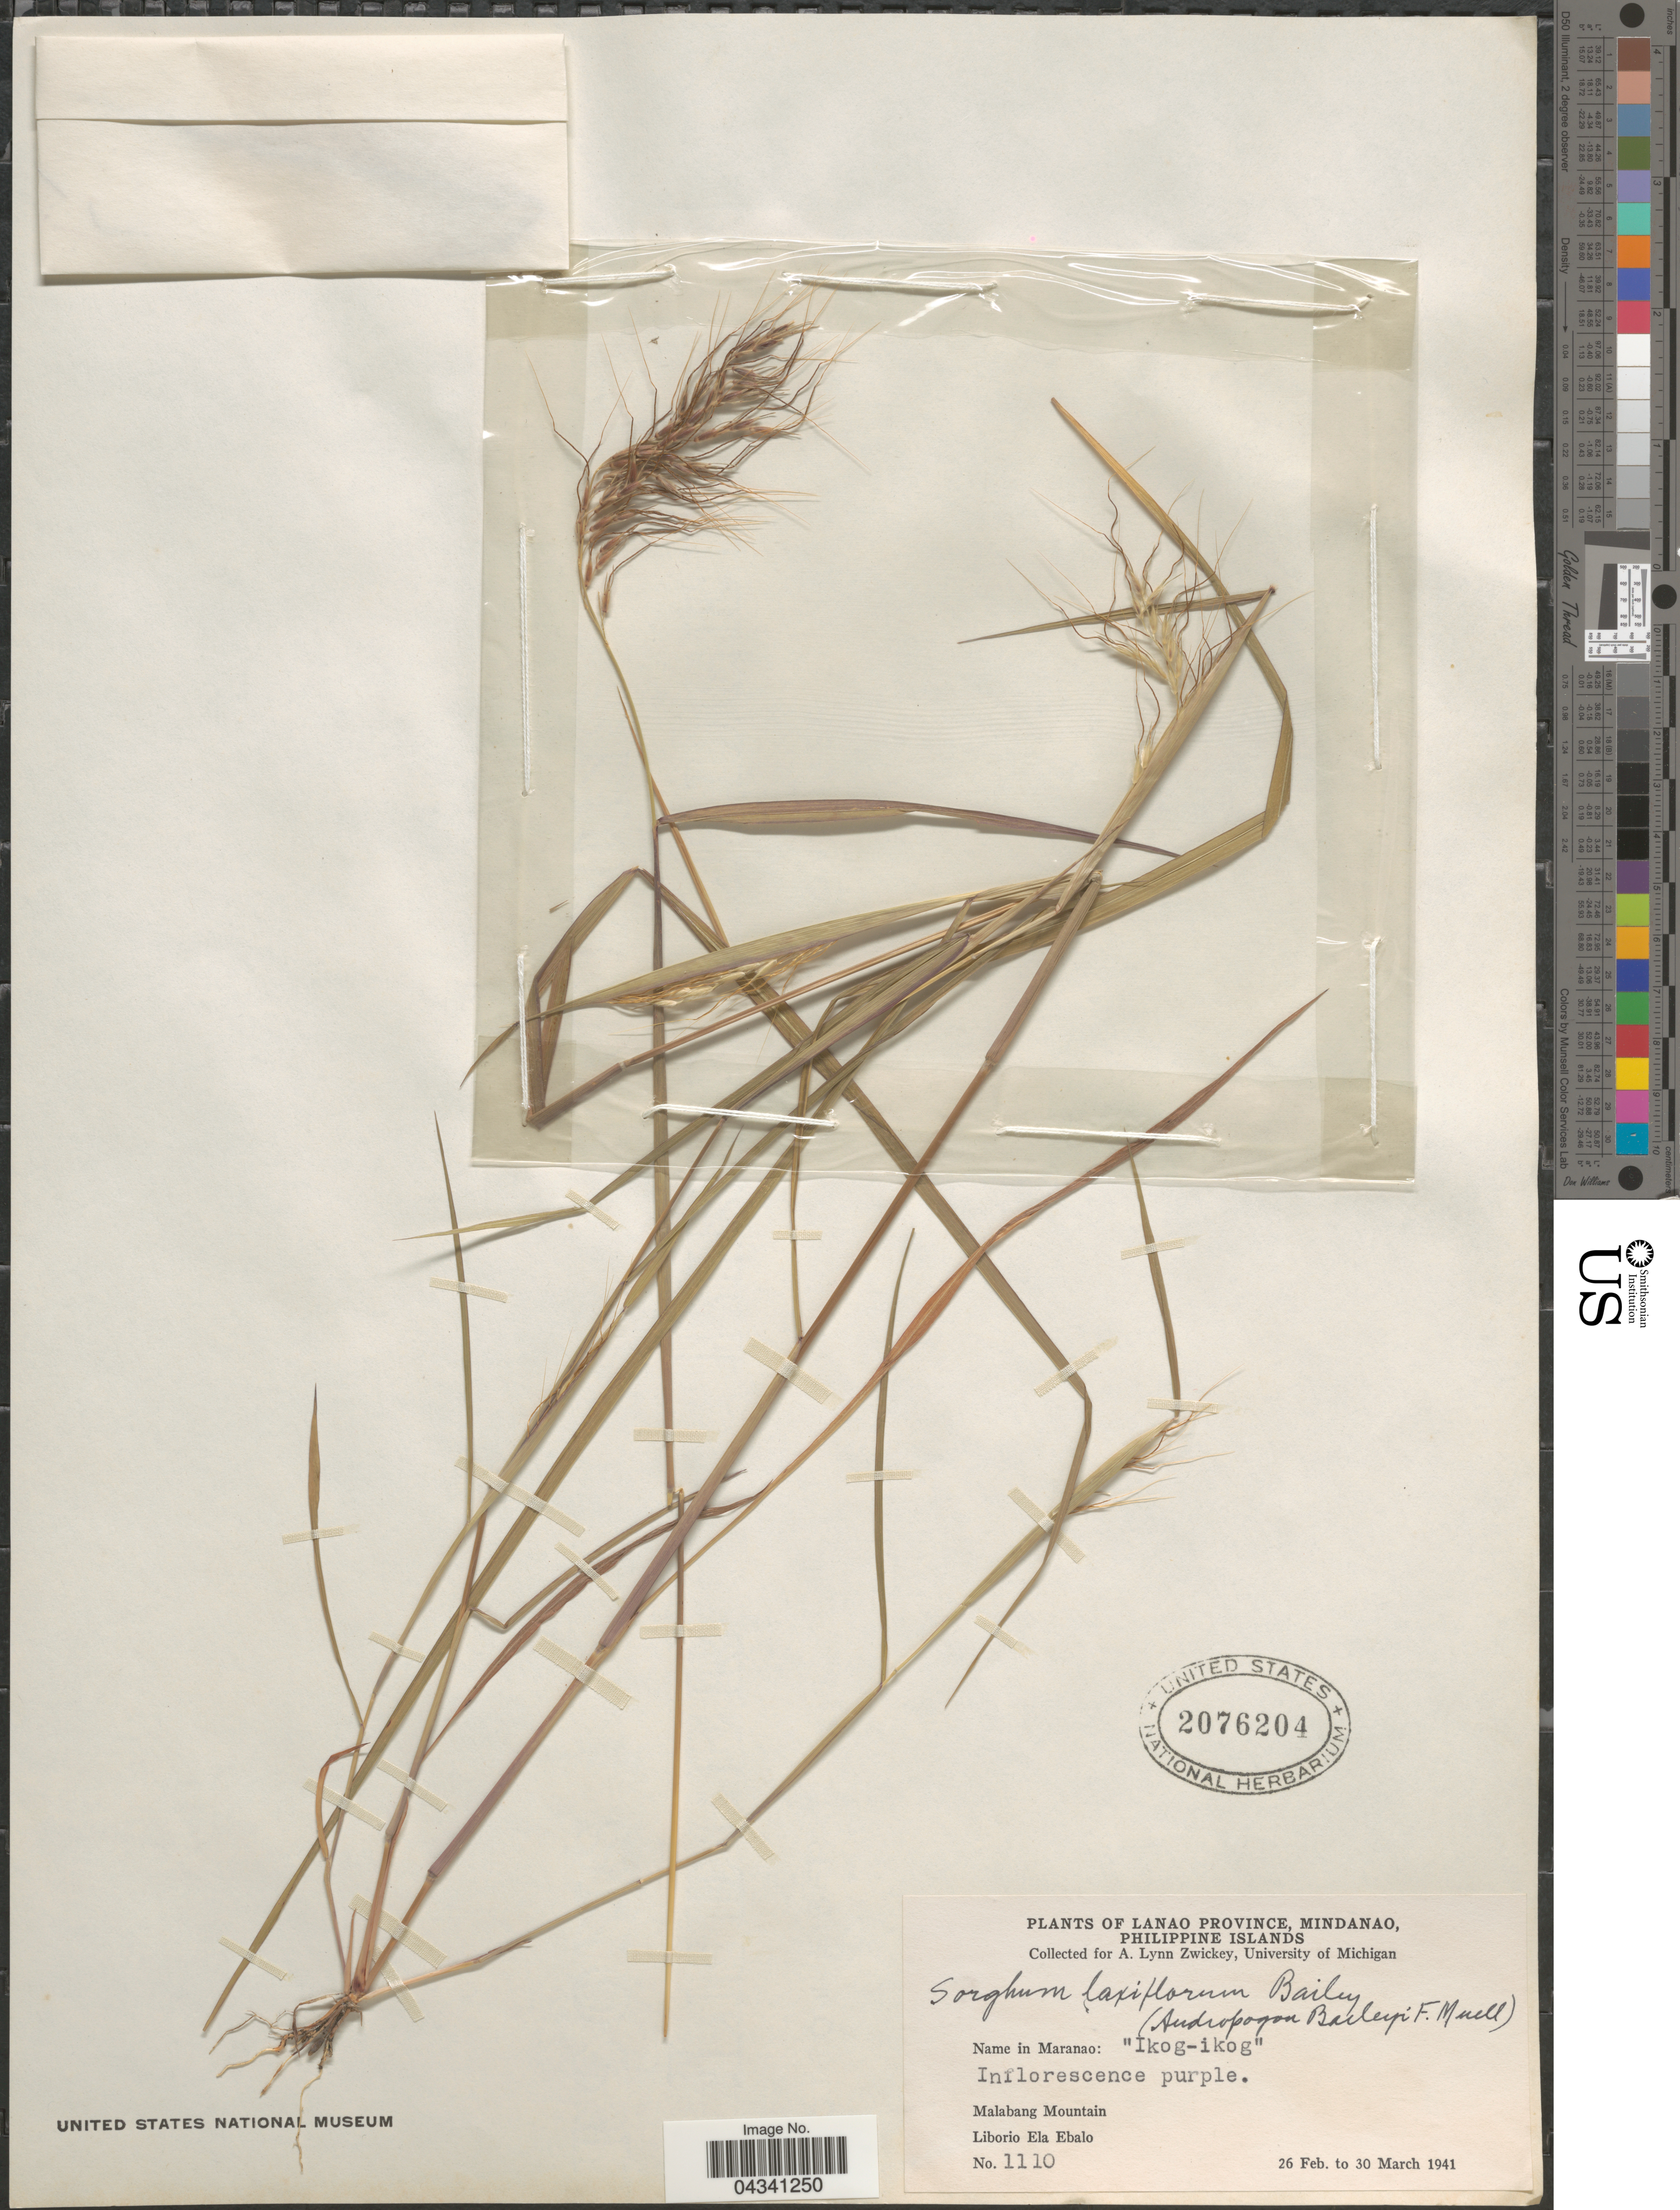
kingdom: Plantae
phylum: Tracheophyta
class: Liliopsida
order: Poales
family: Poaceae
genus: Sorghum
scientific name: Sorghum laxiflorum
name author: F.M. Bailey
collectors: L. Ebalo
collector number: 1110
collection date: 1941-02-26/1941-03-30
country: Philippines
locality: Lanao Province, Mindanao, Philippine Islands. Malabang Mountain.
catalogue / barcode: US 2076204